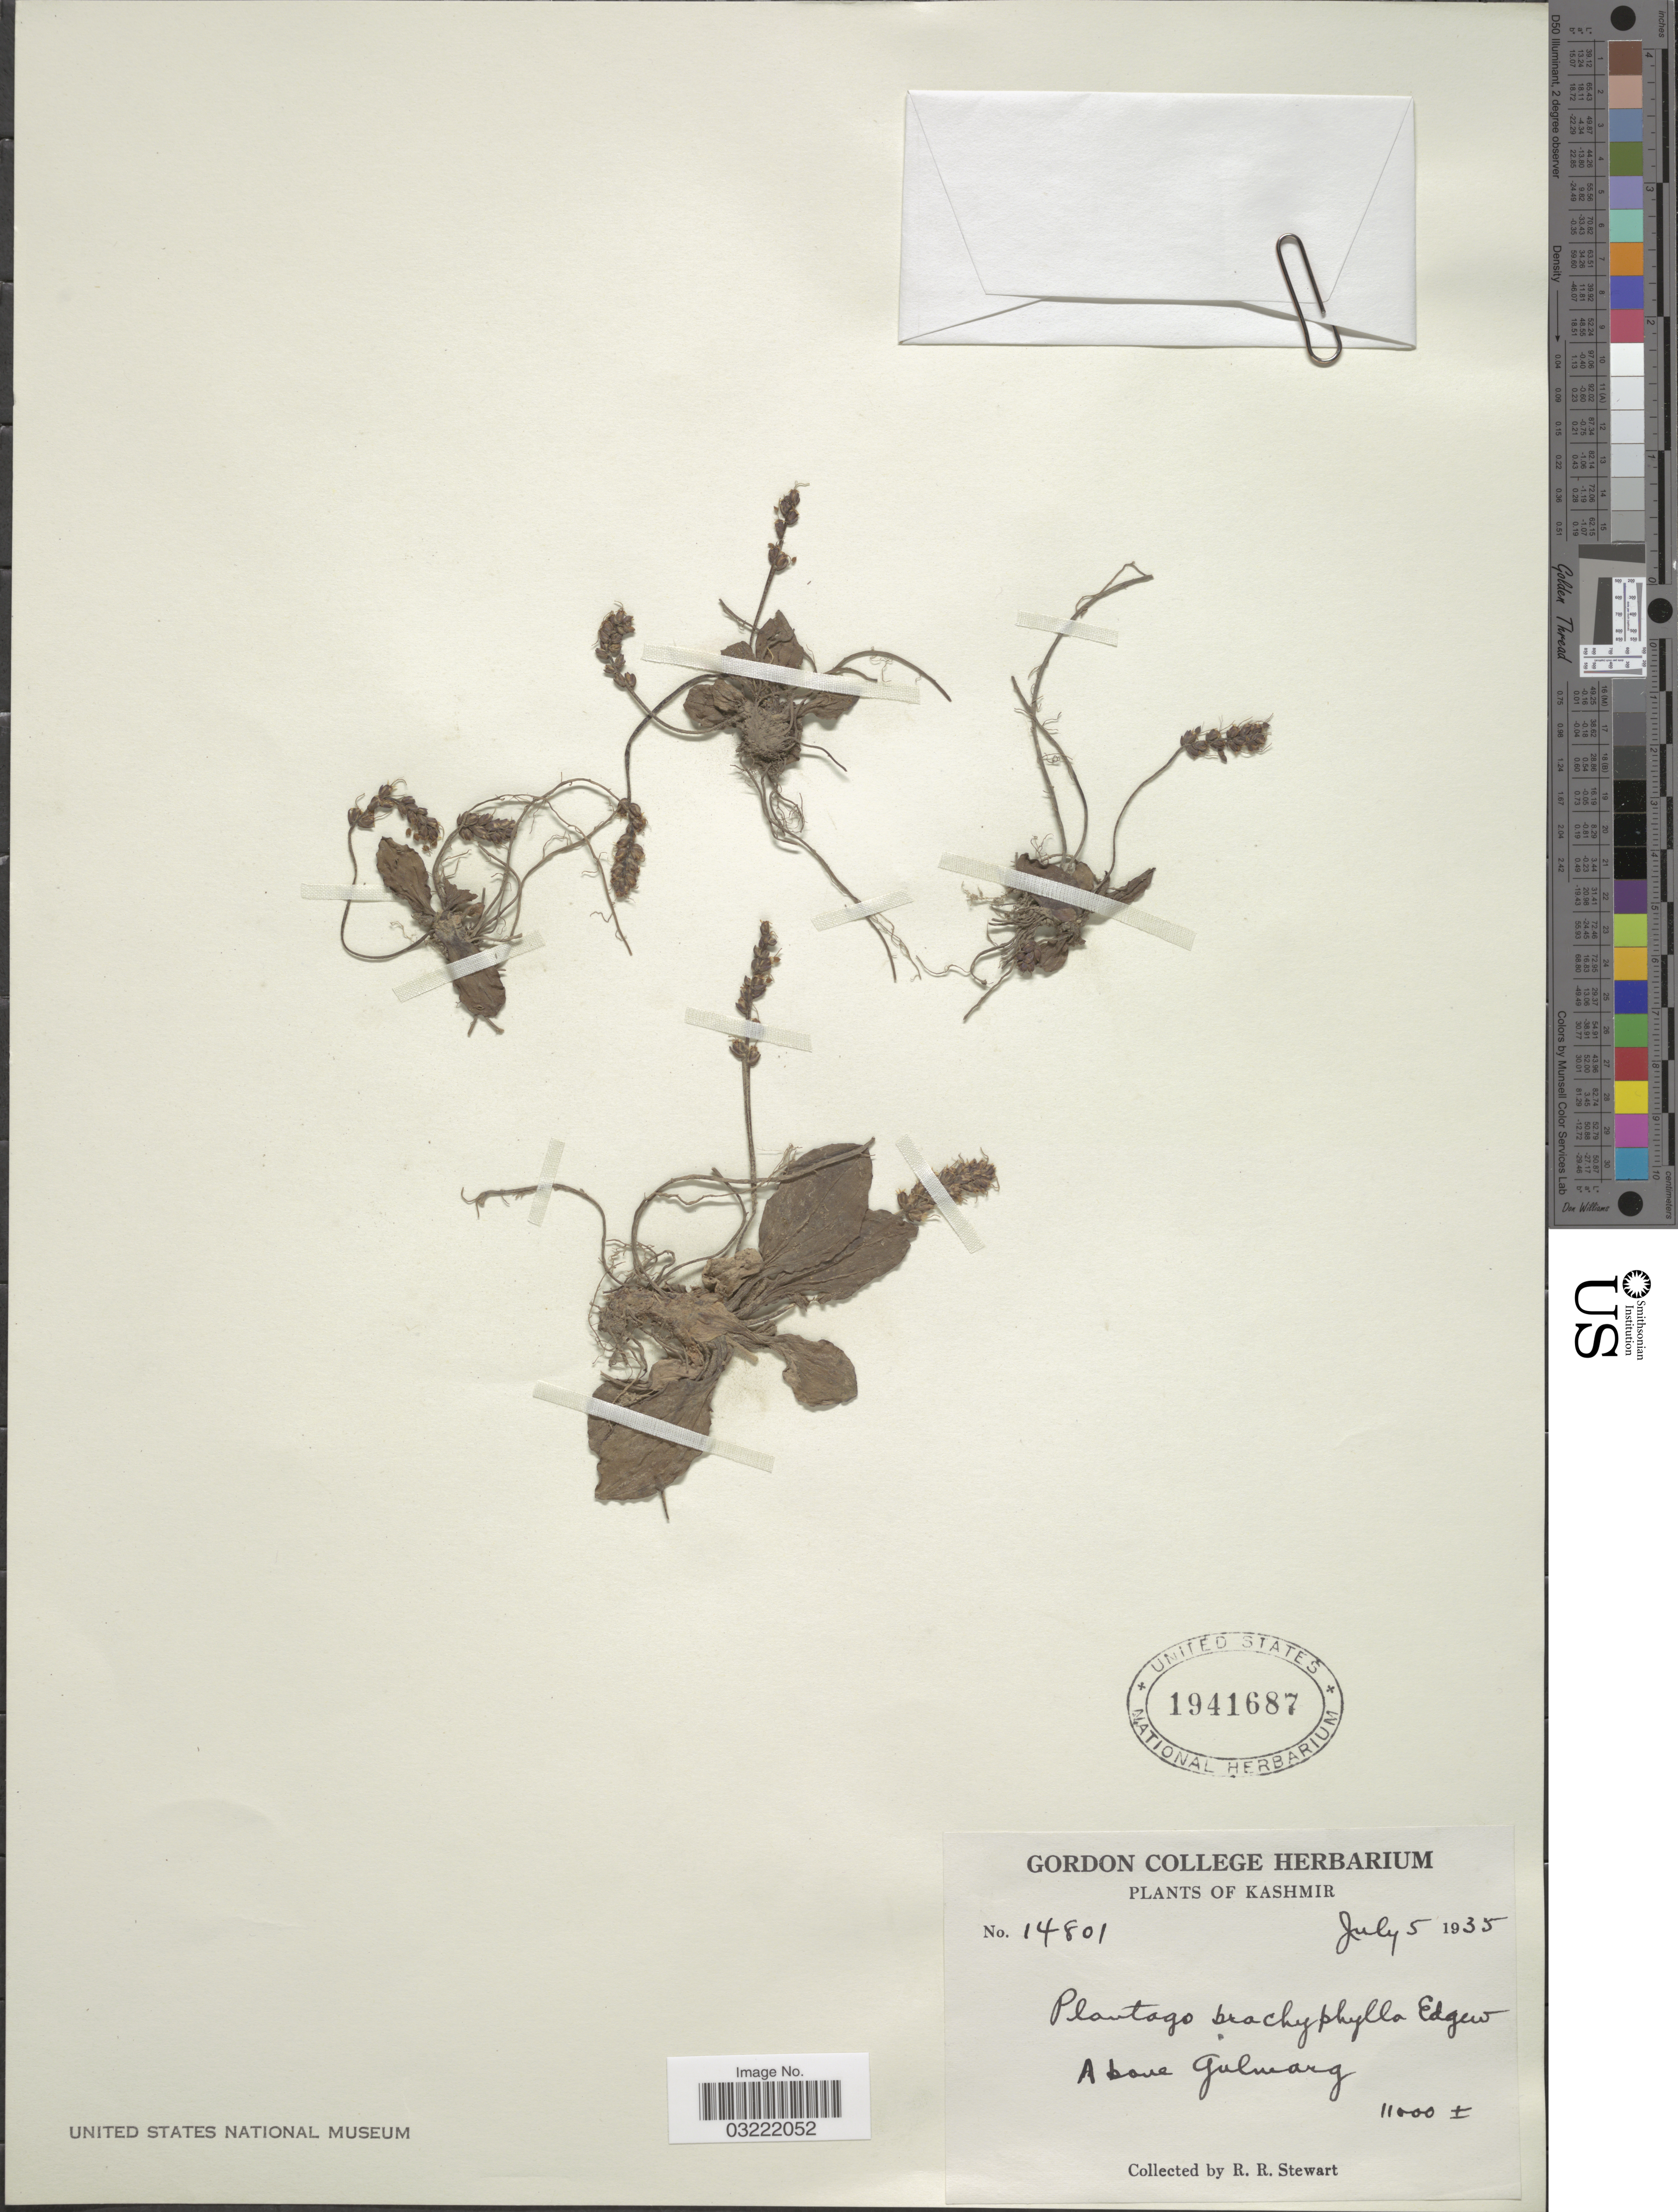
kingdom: Plantae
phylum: Tracheophyta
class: Magnoliopsida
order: Lamiales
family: Plantaginaceae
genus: Plantago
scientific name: Plantago brachyphylla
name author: Edgew. ex Decne.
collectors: R. Stewart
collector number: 14801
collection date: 1935-07-05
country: India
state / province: Jammu and Kashmir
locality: Kashmir. Above Gulmarg.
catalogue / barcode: US 1941687